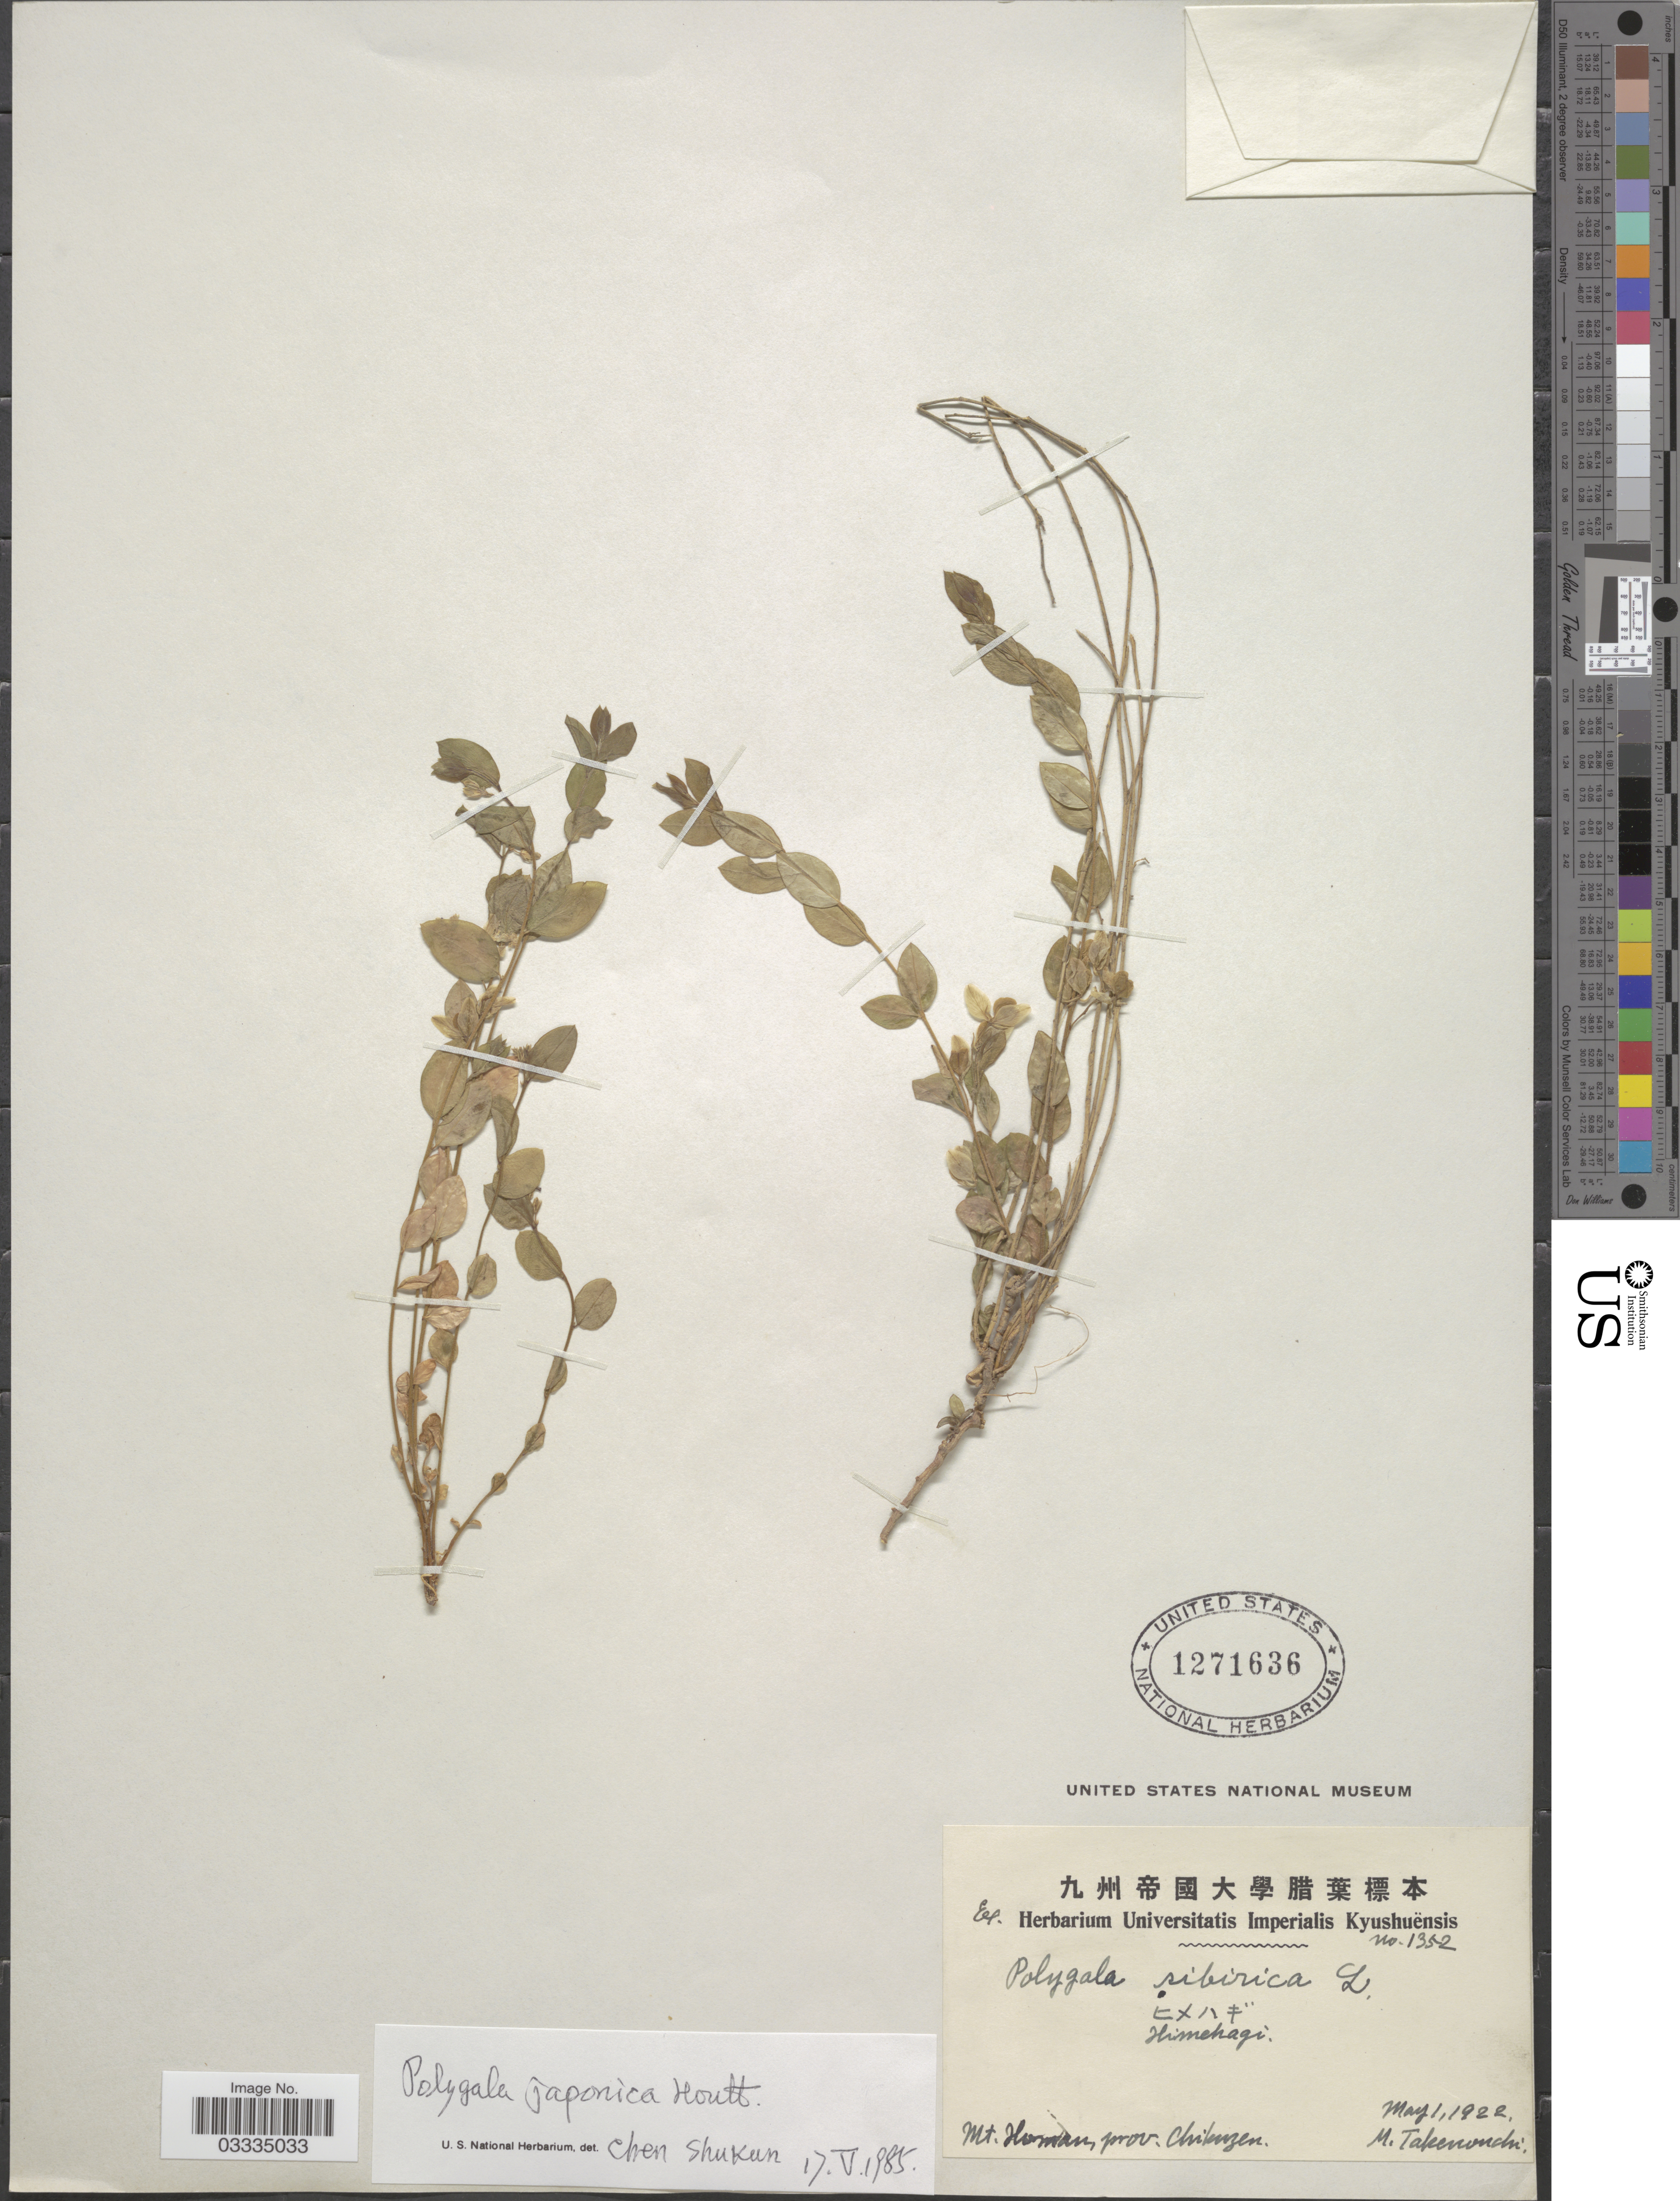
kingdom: Plantae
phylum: Tracheophyta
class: Magnoliopsida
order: Fabales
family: Polygalaceae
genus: Polygala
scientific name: Polygala japonica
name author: Houtt.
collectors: M. Takenonchi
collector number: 1352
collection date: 1922-05-01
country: Japan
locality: Mt. Homan, prov. Chikuzen.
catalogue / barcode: US 1271636